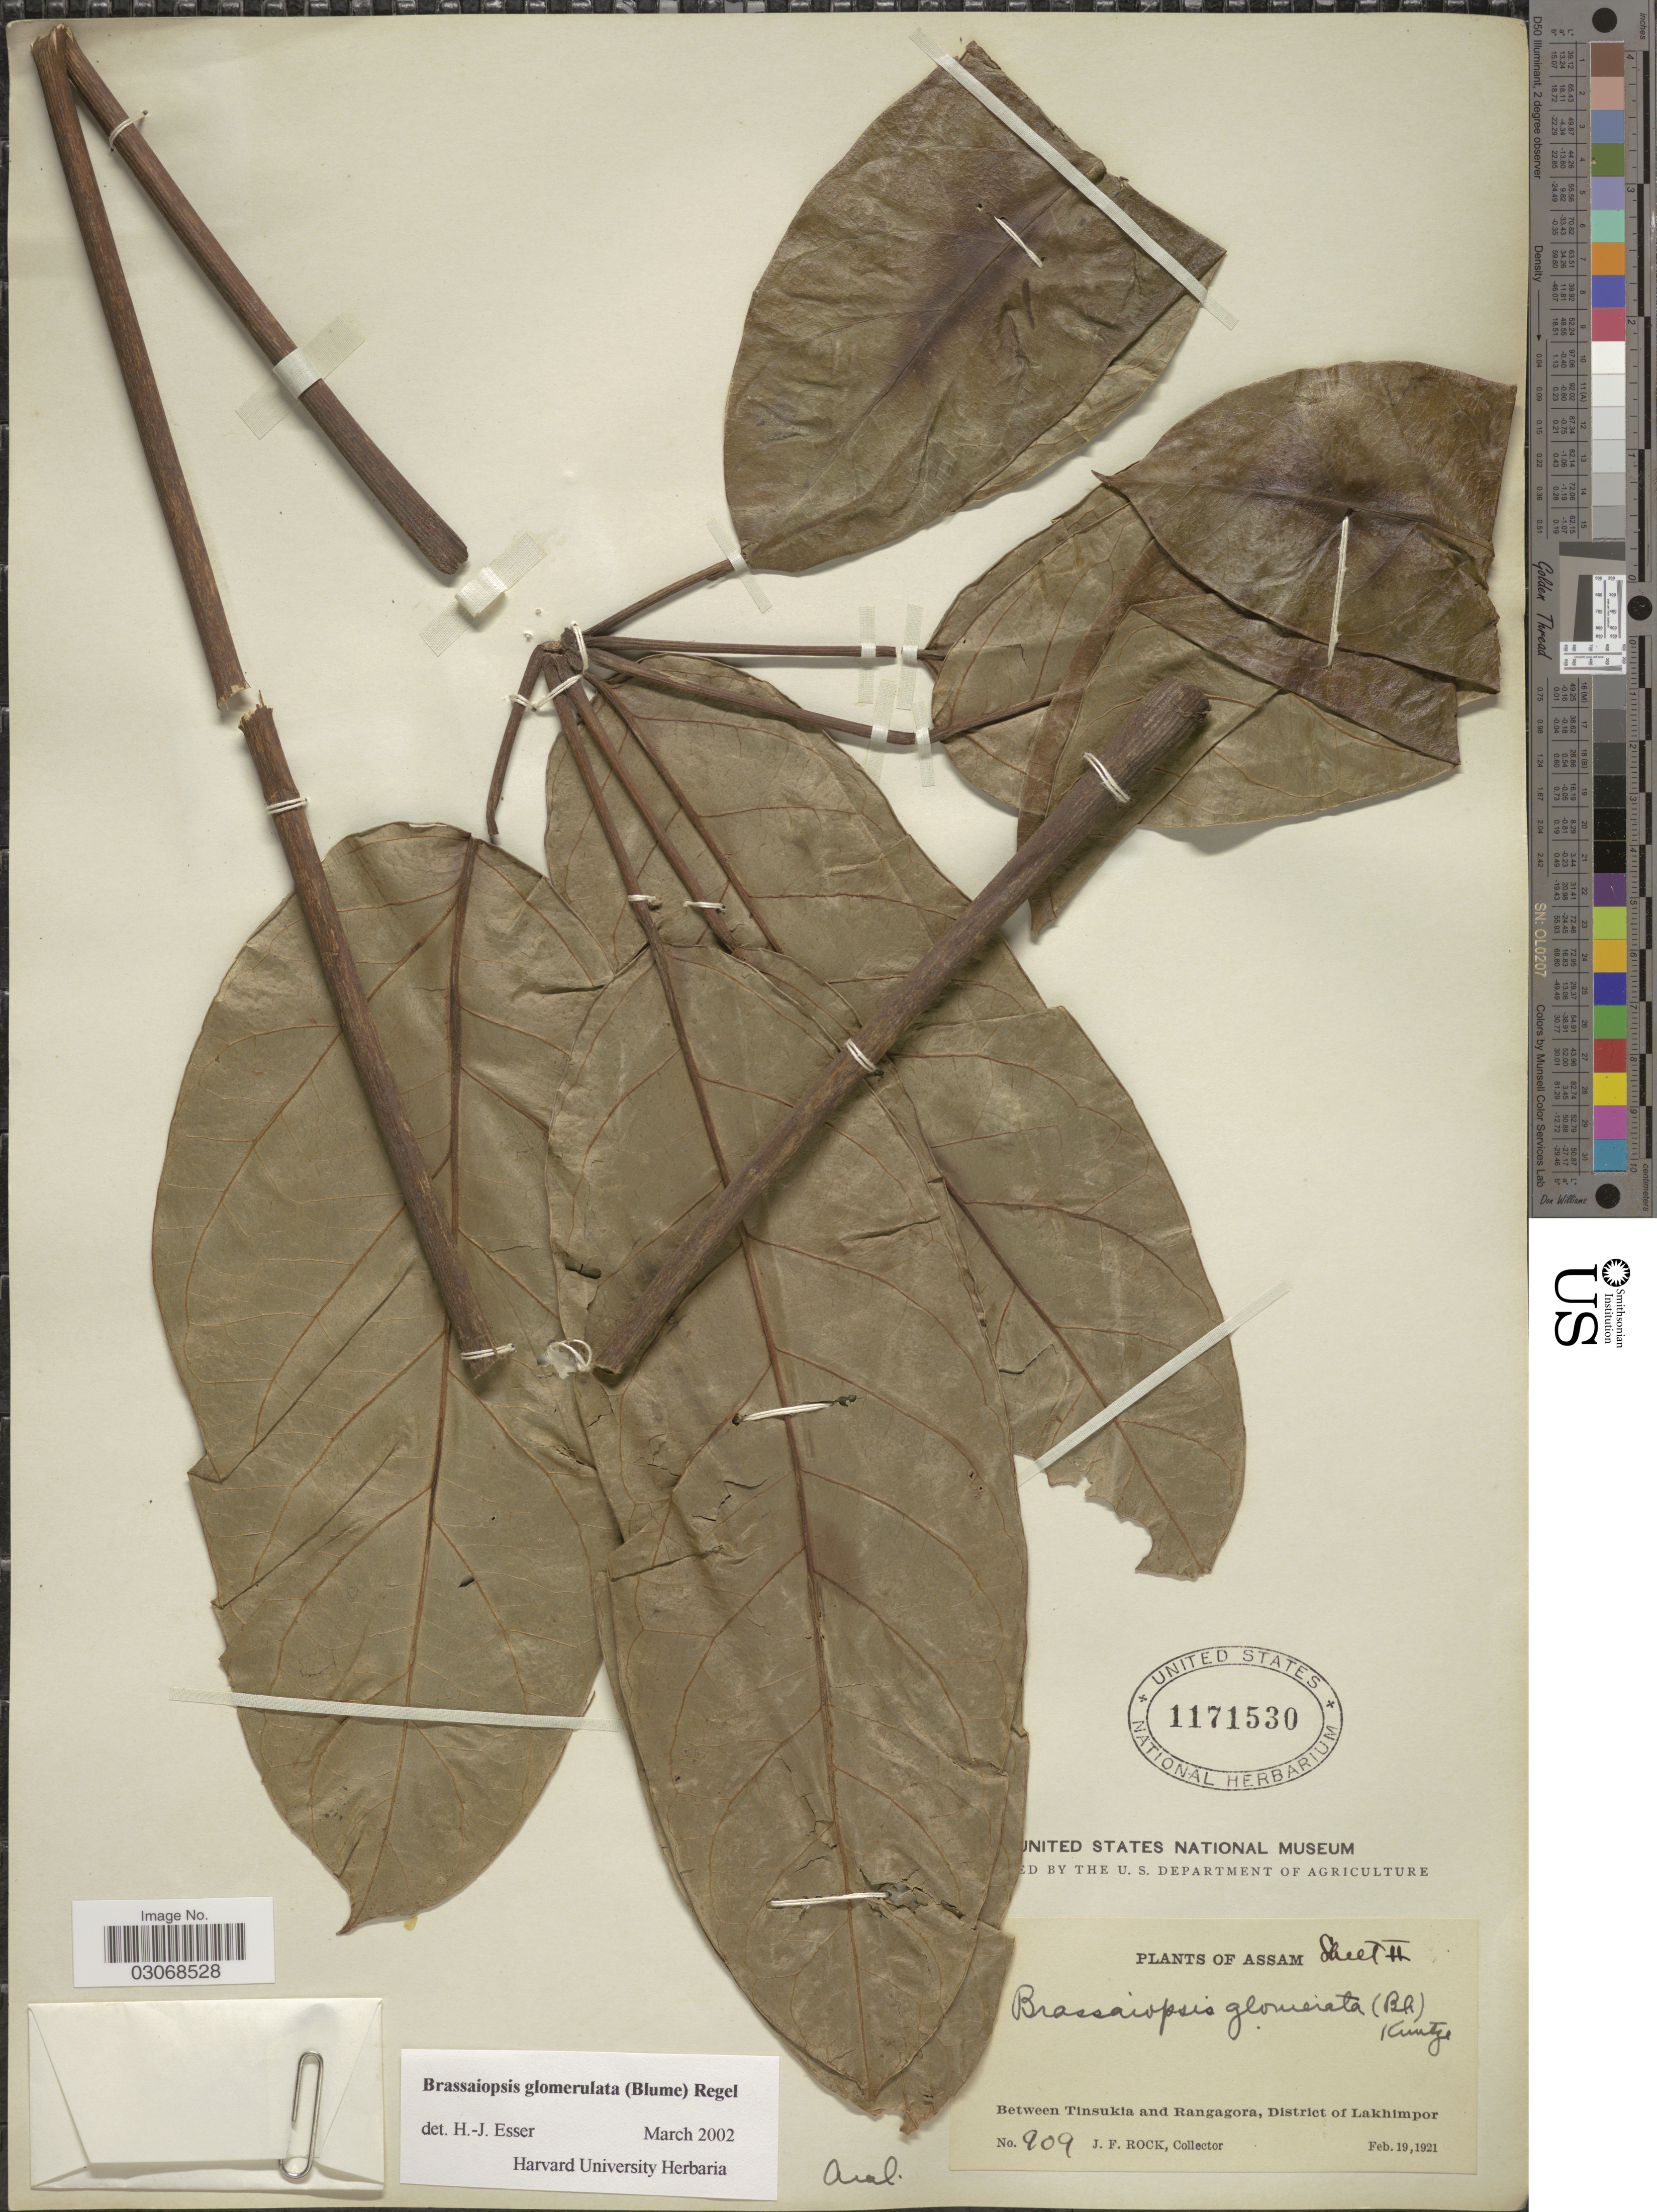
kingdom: Plantae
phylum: Tracheophyta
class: Magnoliopsida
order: Apiales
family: Araliaceae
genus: Brassaiopsis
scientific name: Brassaiopsis glomerulata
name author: (Blume) Regel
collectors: J. Rock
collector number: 909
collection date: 1921-02-19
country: India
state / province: Assam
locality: Between Tinsukia and Rangagora, District of Lakhimpor.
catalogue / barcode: US 1171530